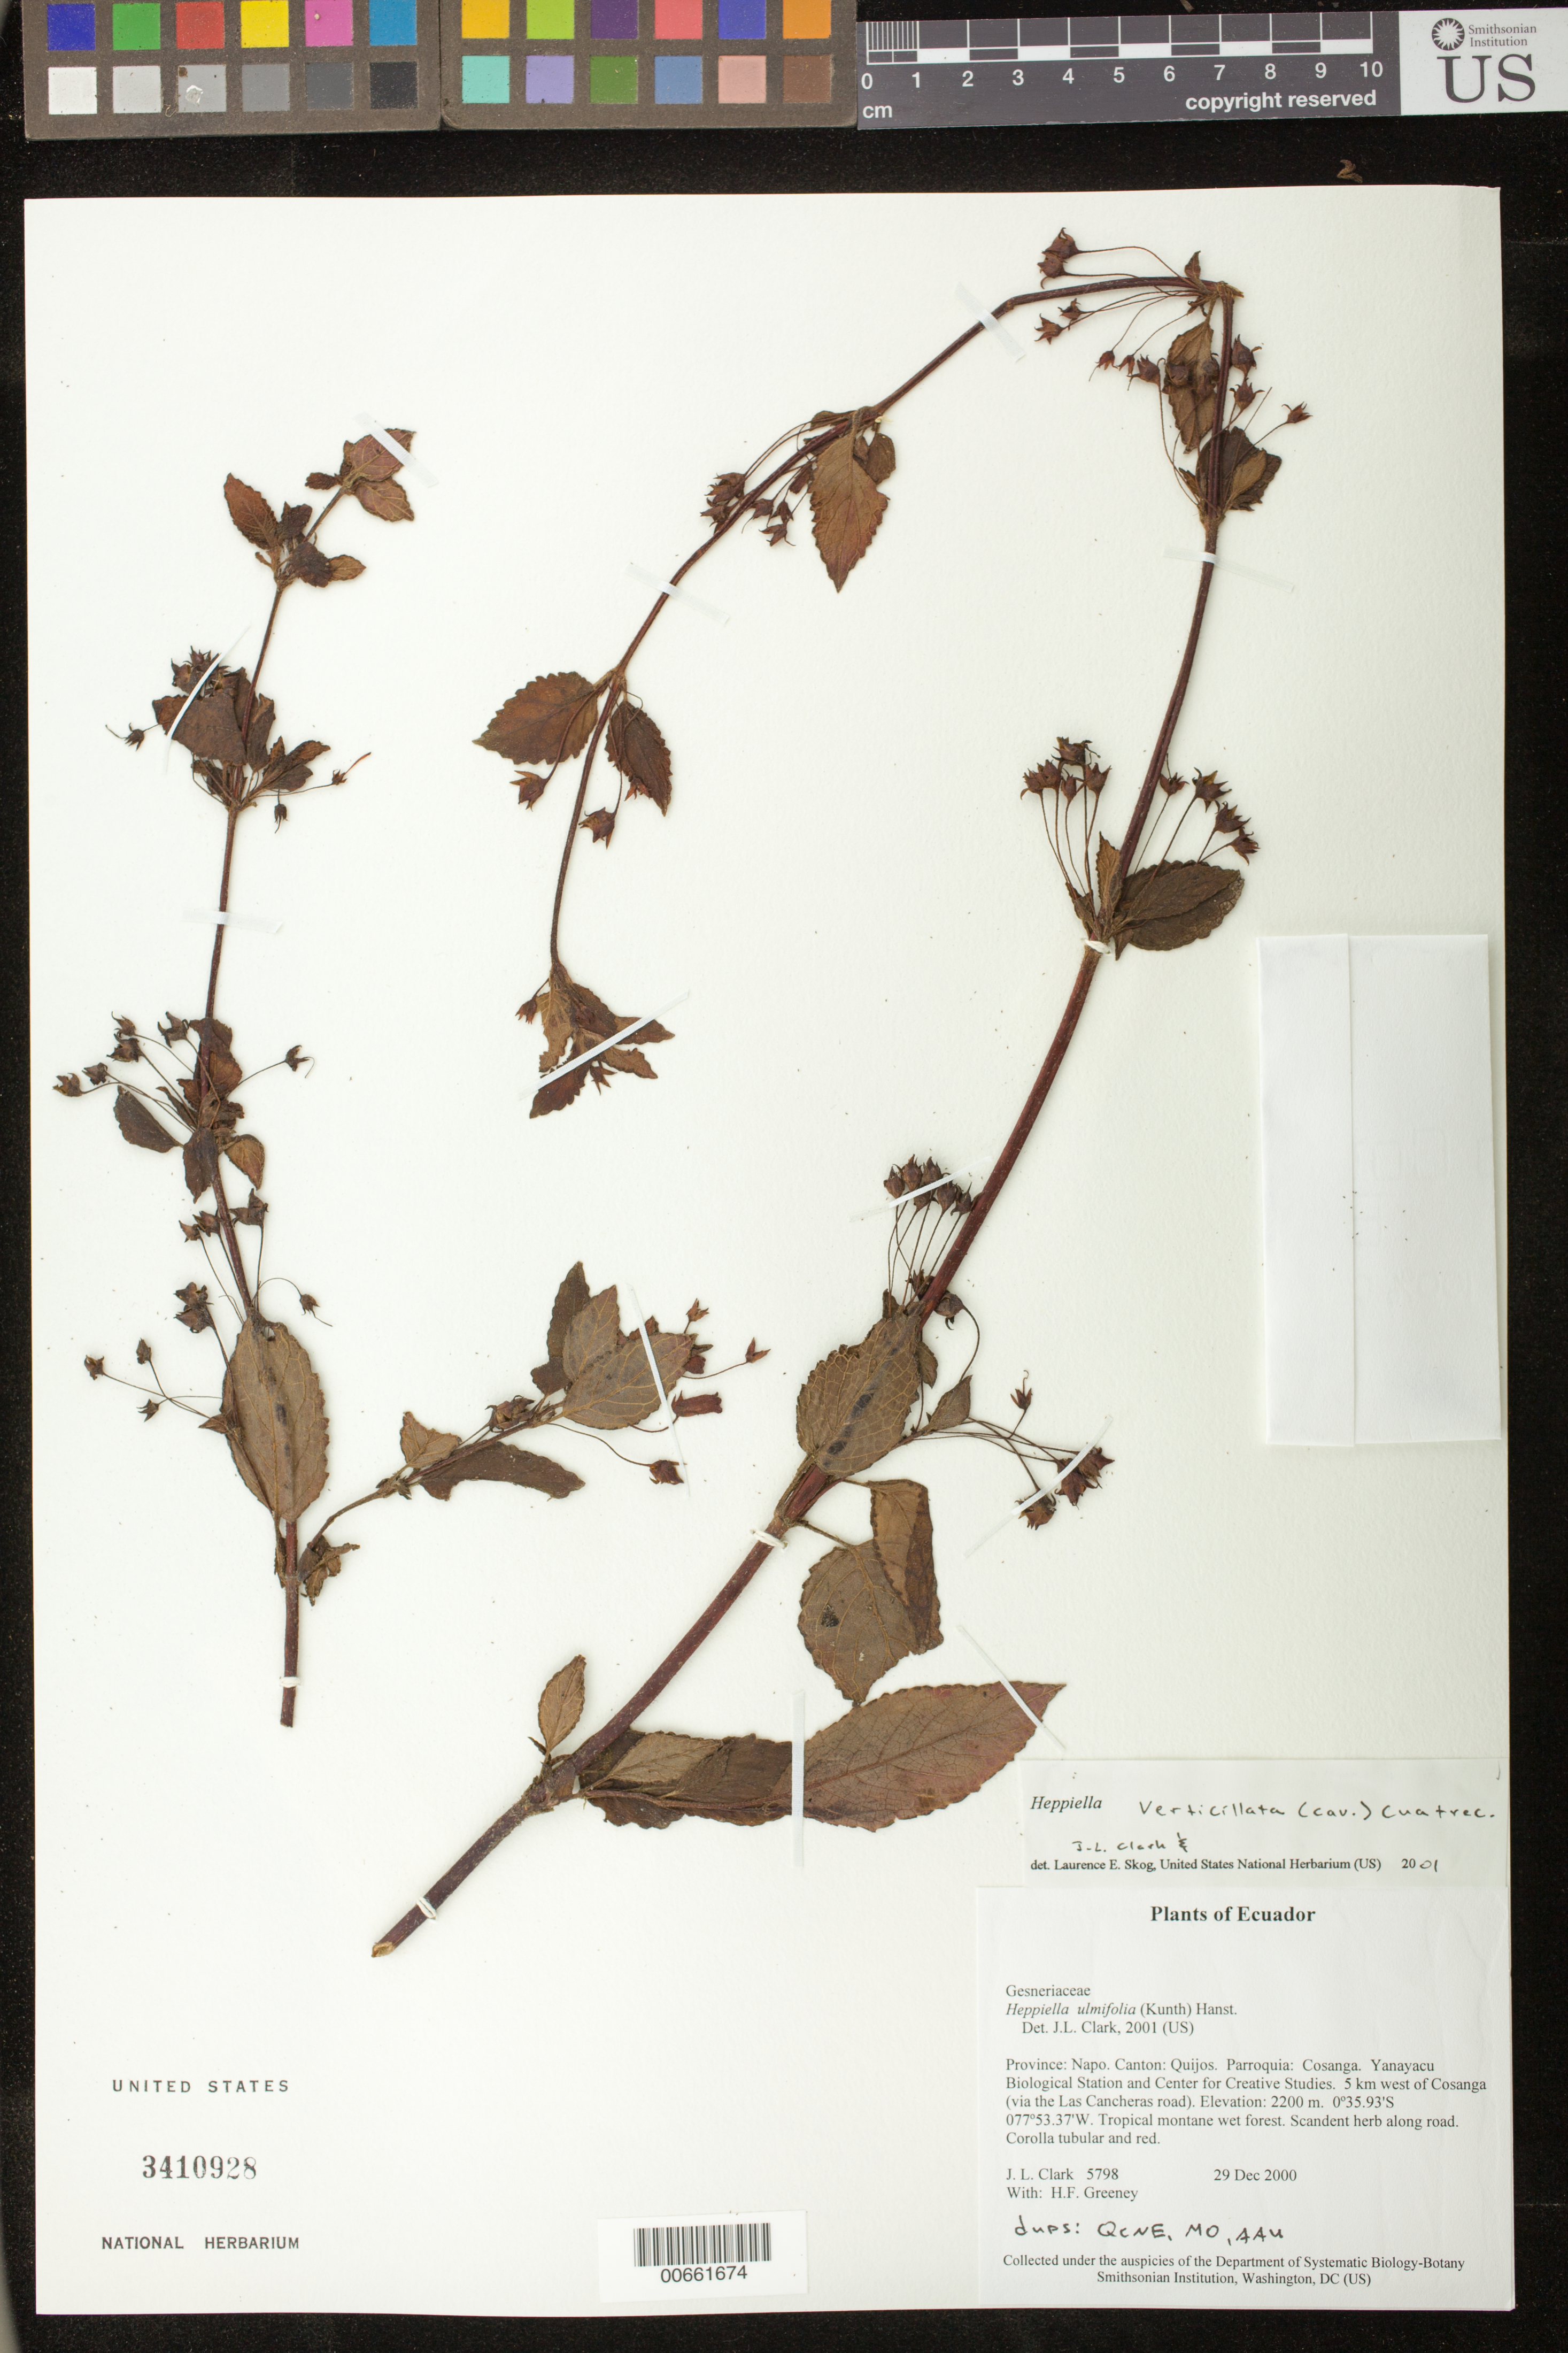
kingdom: Plantae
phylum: Tracheophyta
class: Magnoliopsida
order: Lamiales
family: Gesneriaceae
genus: Heppiella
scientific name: Heppiella verticillata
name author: (Cav.) Cuatrec.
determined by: Skog, Laurence E.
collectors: J. L. Clark & H. Greeney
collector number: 5798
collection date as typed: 29 Dec 2000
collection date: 2000-12-29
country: Ecuador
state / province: Napo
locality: Cantón: Quijos. Parroquia: Cosanga. Yanayacu Biological Station and Center for Creative Studies. 5 km west of Cosanga (via the Las Cancheras road).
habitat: Tropical montane wet forest.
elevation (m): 2200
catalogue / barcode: US 3410928